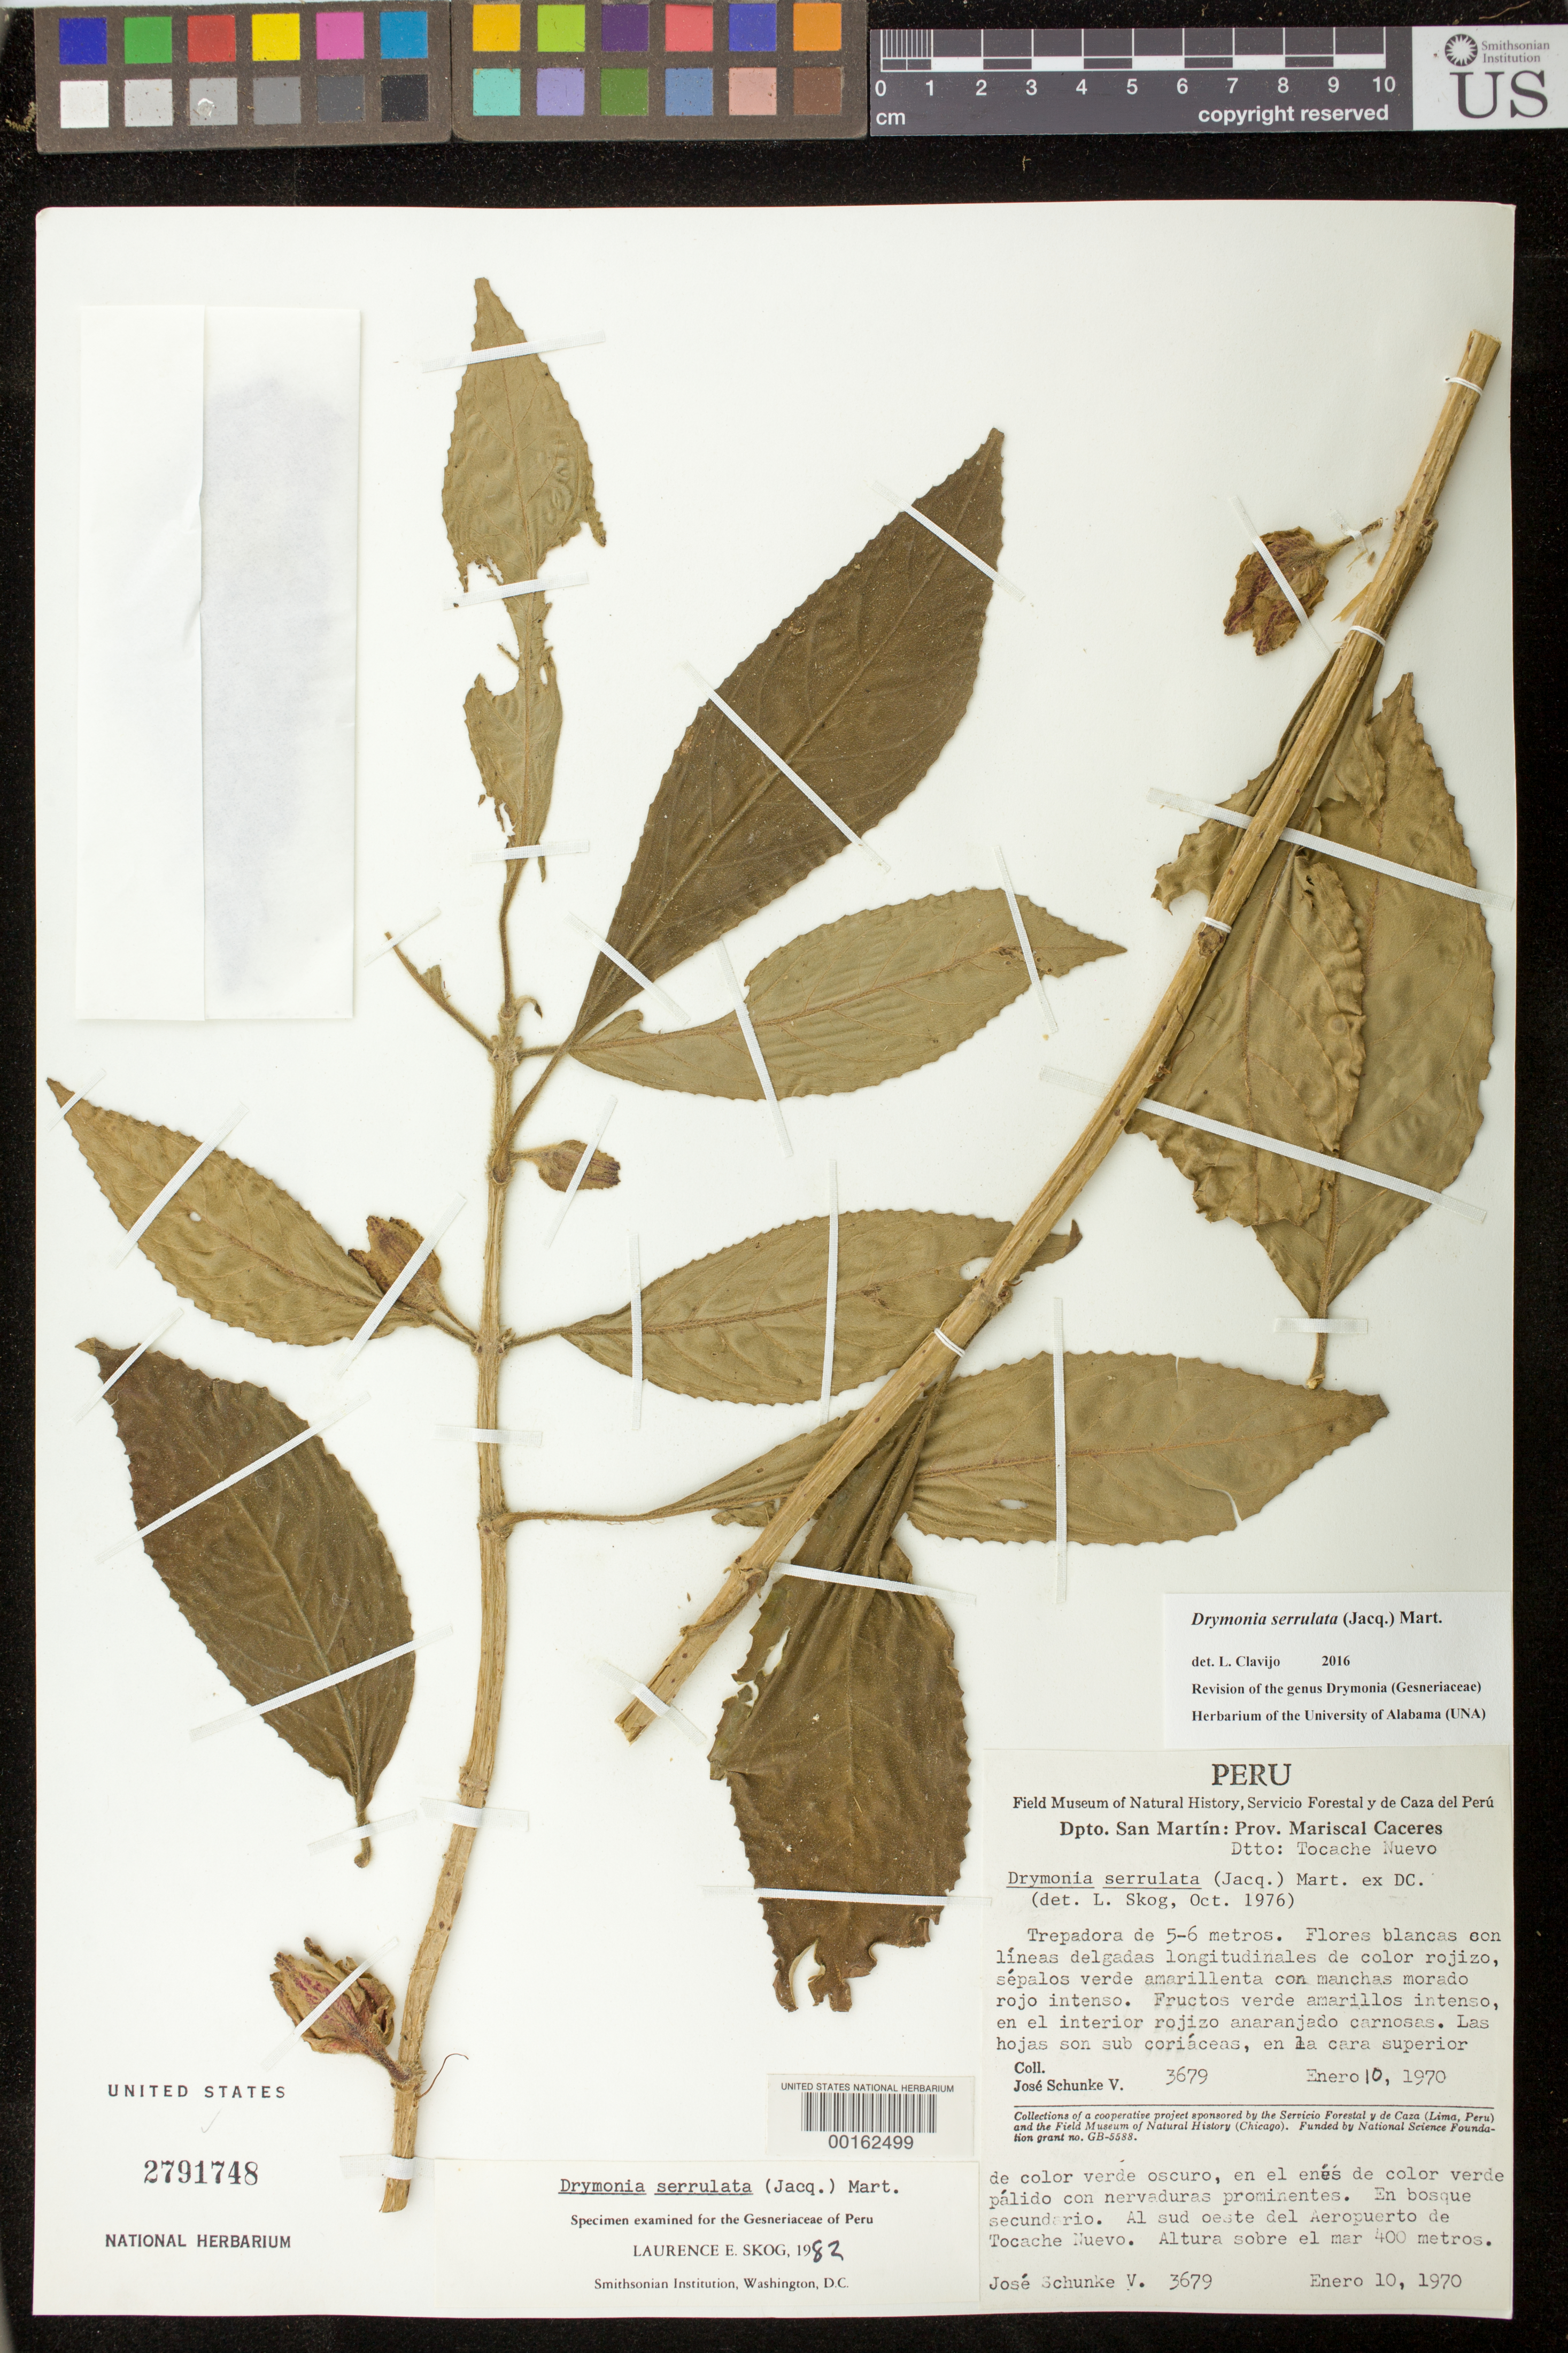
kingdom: Plantae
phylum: Tracheophyta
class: Magnoliopsida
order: Lamiales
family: Gesneriaceae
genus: Drymonia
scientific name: Drymonia serrulata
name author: (Jacq.) Mart.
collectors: J. Schunke Vigo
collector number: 3679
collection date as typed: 10 Jan 1970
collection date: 1970-01-10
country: Peru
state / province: San Martín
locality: Prov. Mariscal Cáceres, Dtto. Tocache Nuevo, SW of Tocache Nuevo airport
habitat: In secondary forest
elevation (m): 400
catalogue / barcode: US 2791748